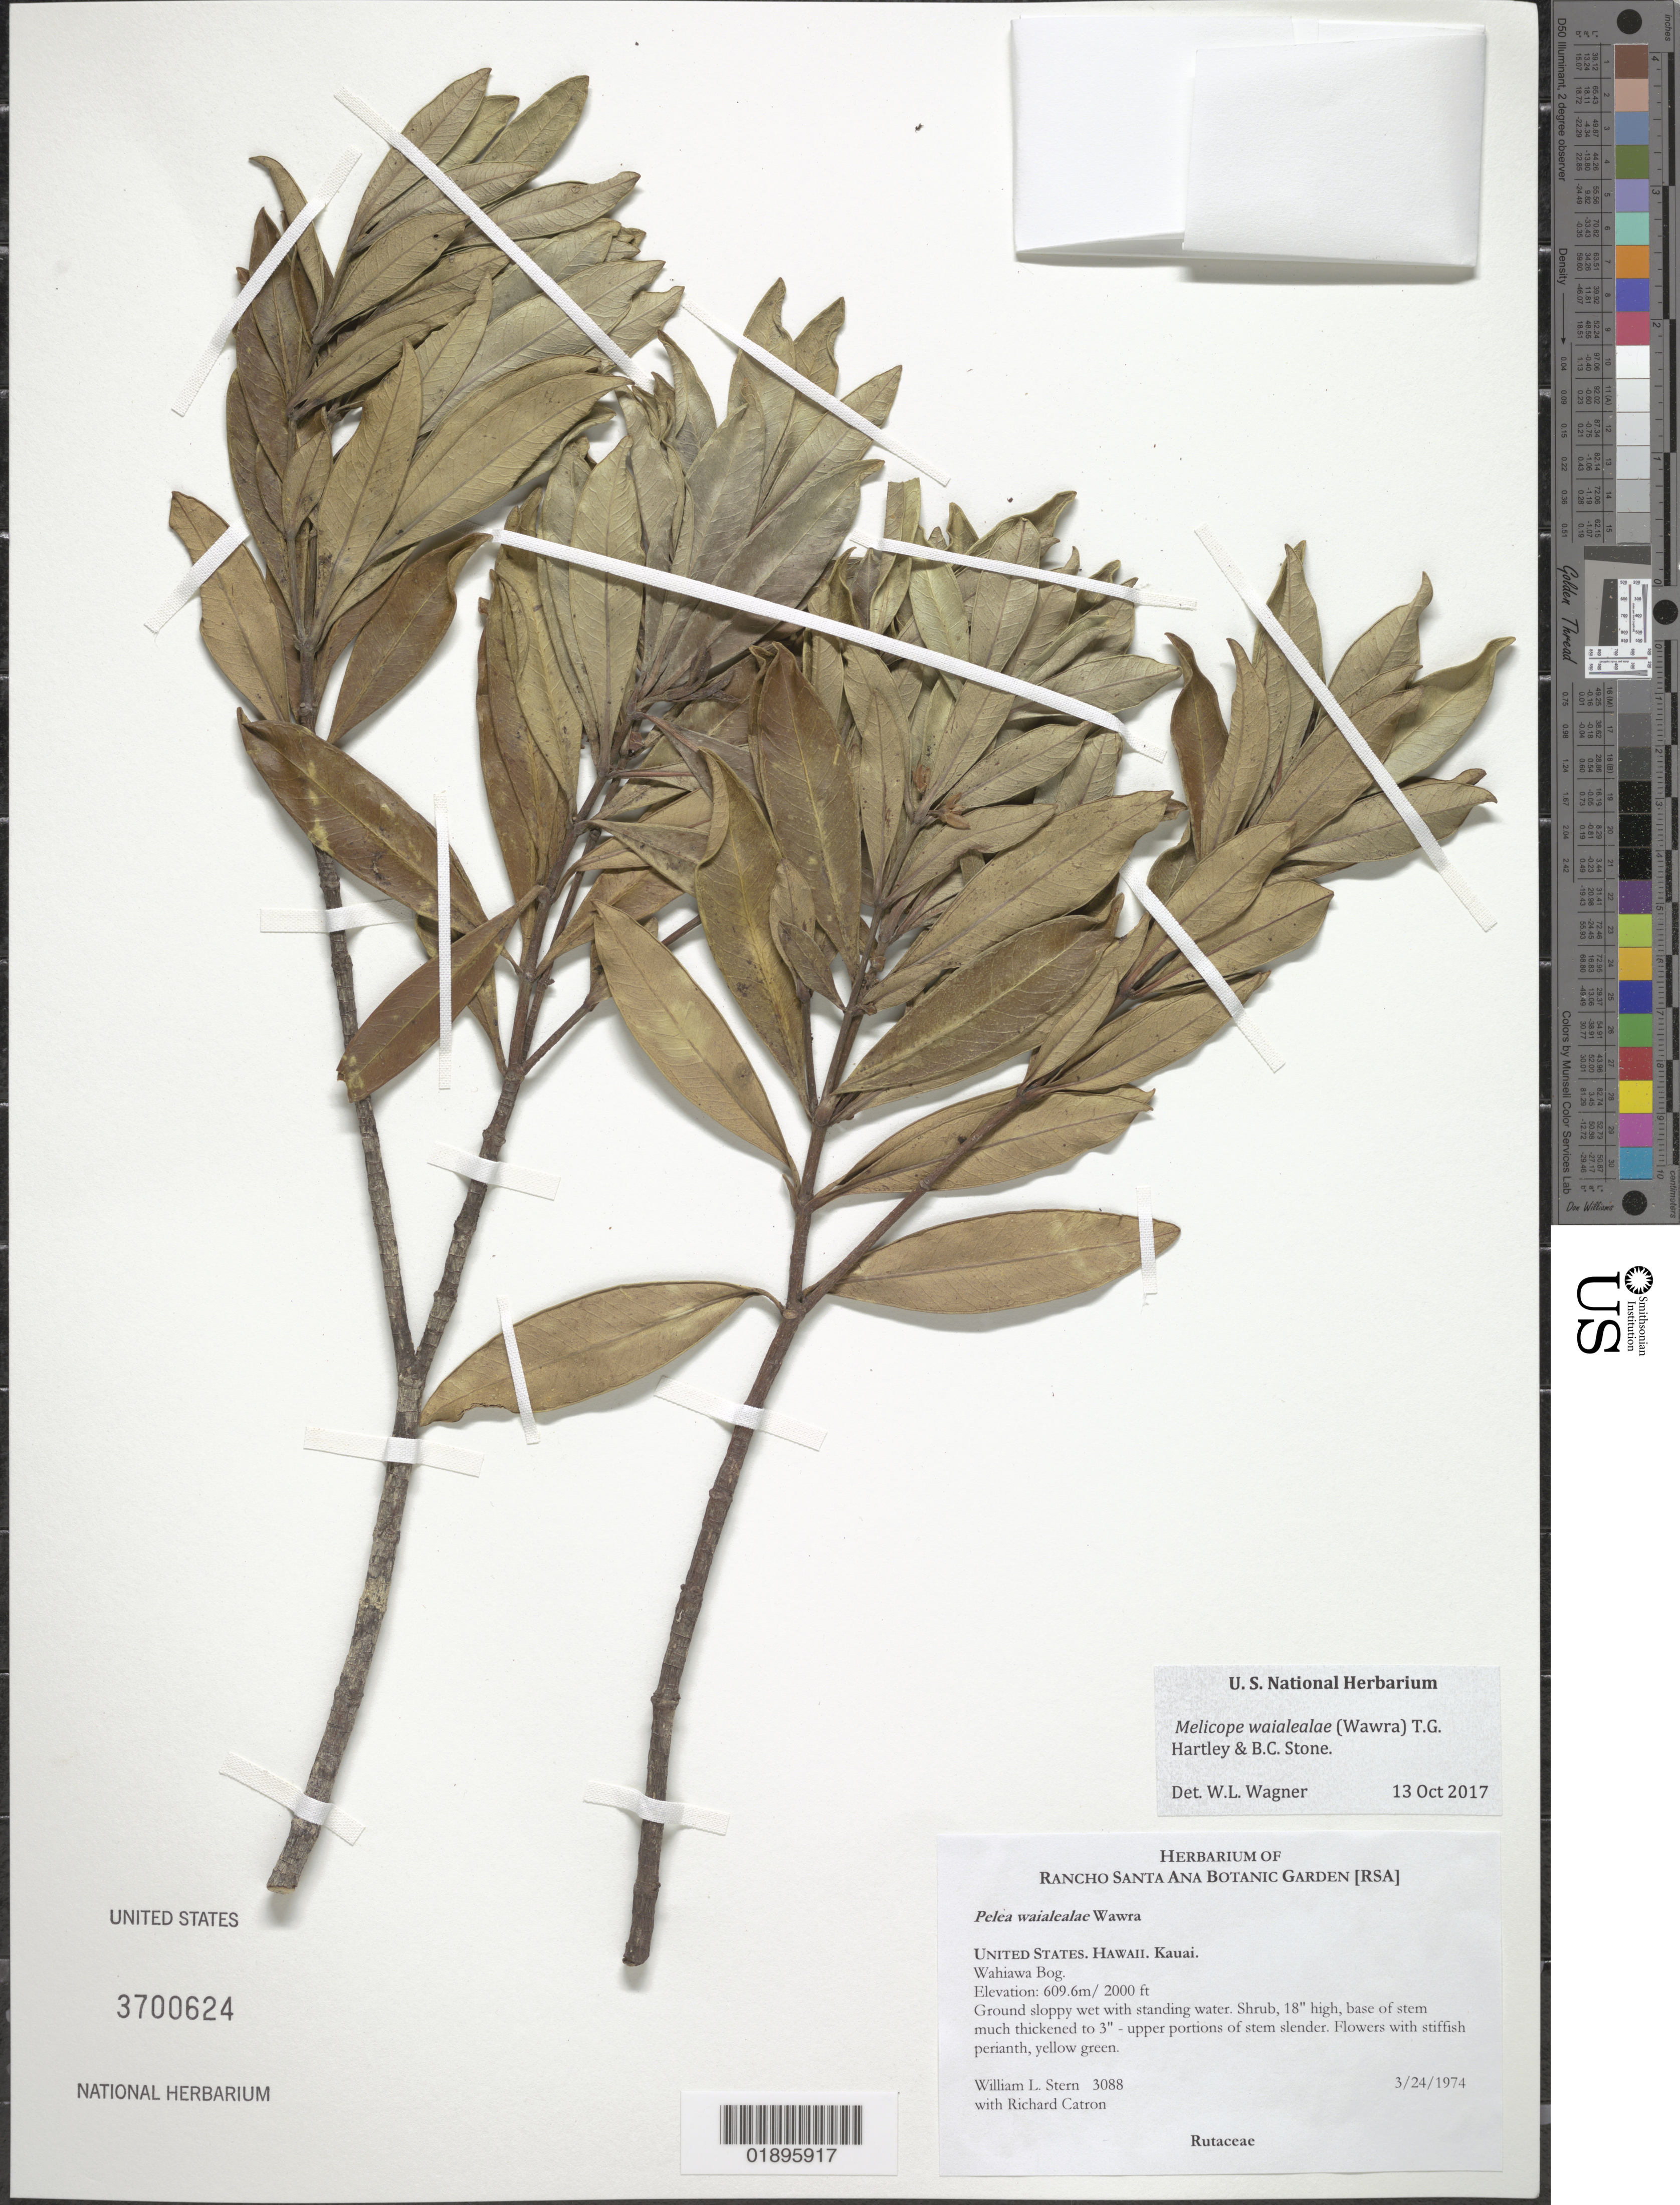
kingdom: Plantae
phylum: Tracheophyta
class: Magnoliopsida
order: Sapindales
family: Rutaceae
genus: Melicope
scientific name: Melicope waialealae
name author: (Wawra) T.G. Hartley & B.C. Stone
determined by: Wagner, W. L., (BOT), Smithsonian Institution - National Museum of Natural History (UNITED STATES)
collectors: W. L. Stern & R. Catron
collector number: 3088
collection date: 1974-03-24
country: United States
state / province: Hawaii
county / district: Kauai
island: Kaua'i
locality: Wahiawa Bog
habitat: Ground sloppy wet with standing water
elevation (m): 610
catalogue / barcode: US 3700624